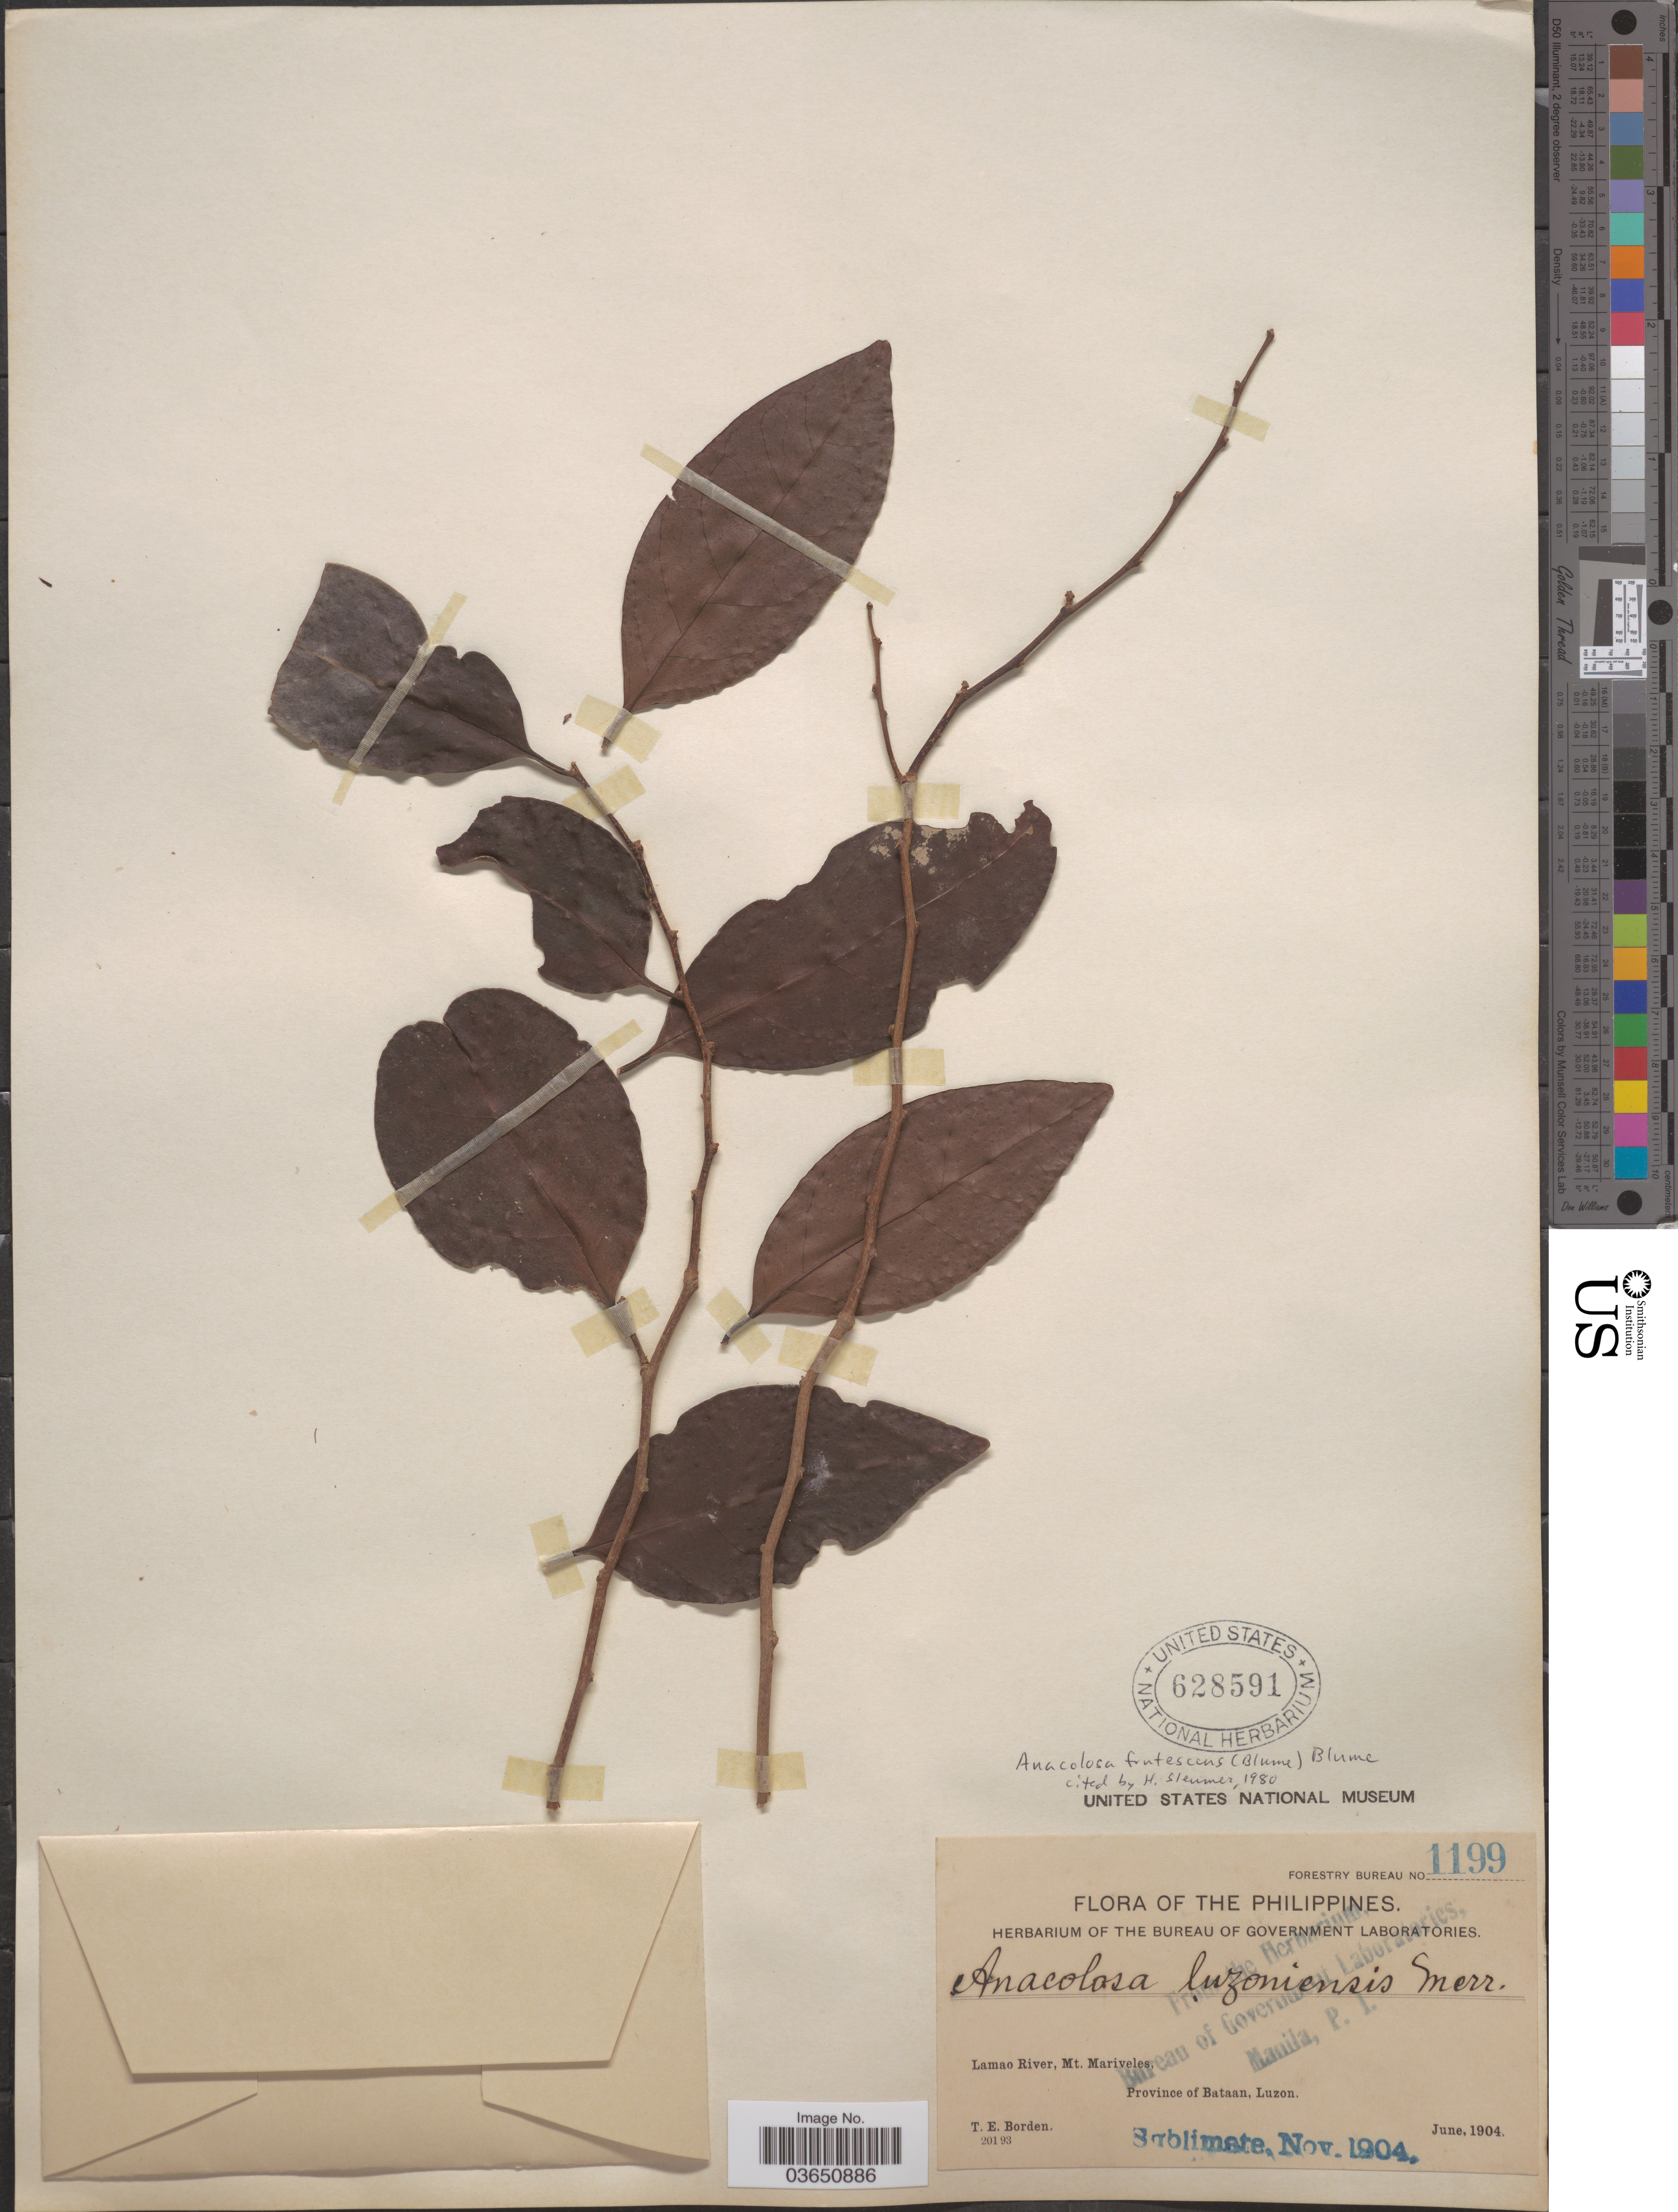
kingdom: Plantae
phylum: Tracheophyta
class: Magnoliopsida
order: Santalales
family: Aptandraceae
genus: Anacolosa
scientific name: Anacolosa frutescens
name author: (Blume) Blume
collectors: T. E. Borden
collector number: Forestry Bureau 1199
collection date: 1904-06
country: Philippines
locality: Lamao River, Mt. Mariveles, Province of Bataan, Luzon.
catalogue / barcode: US 628591